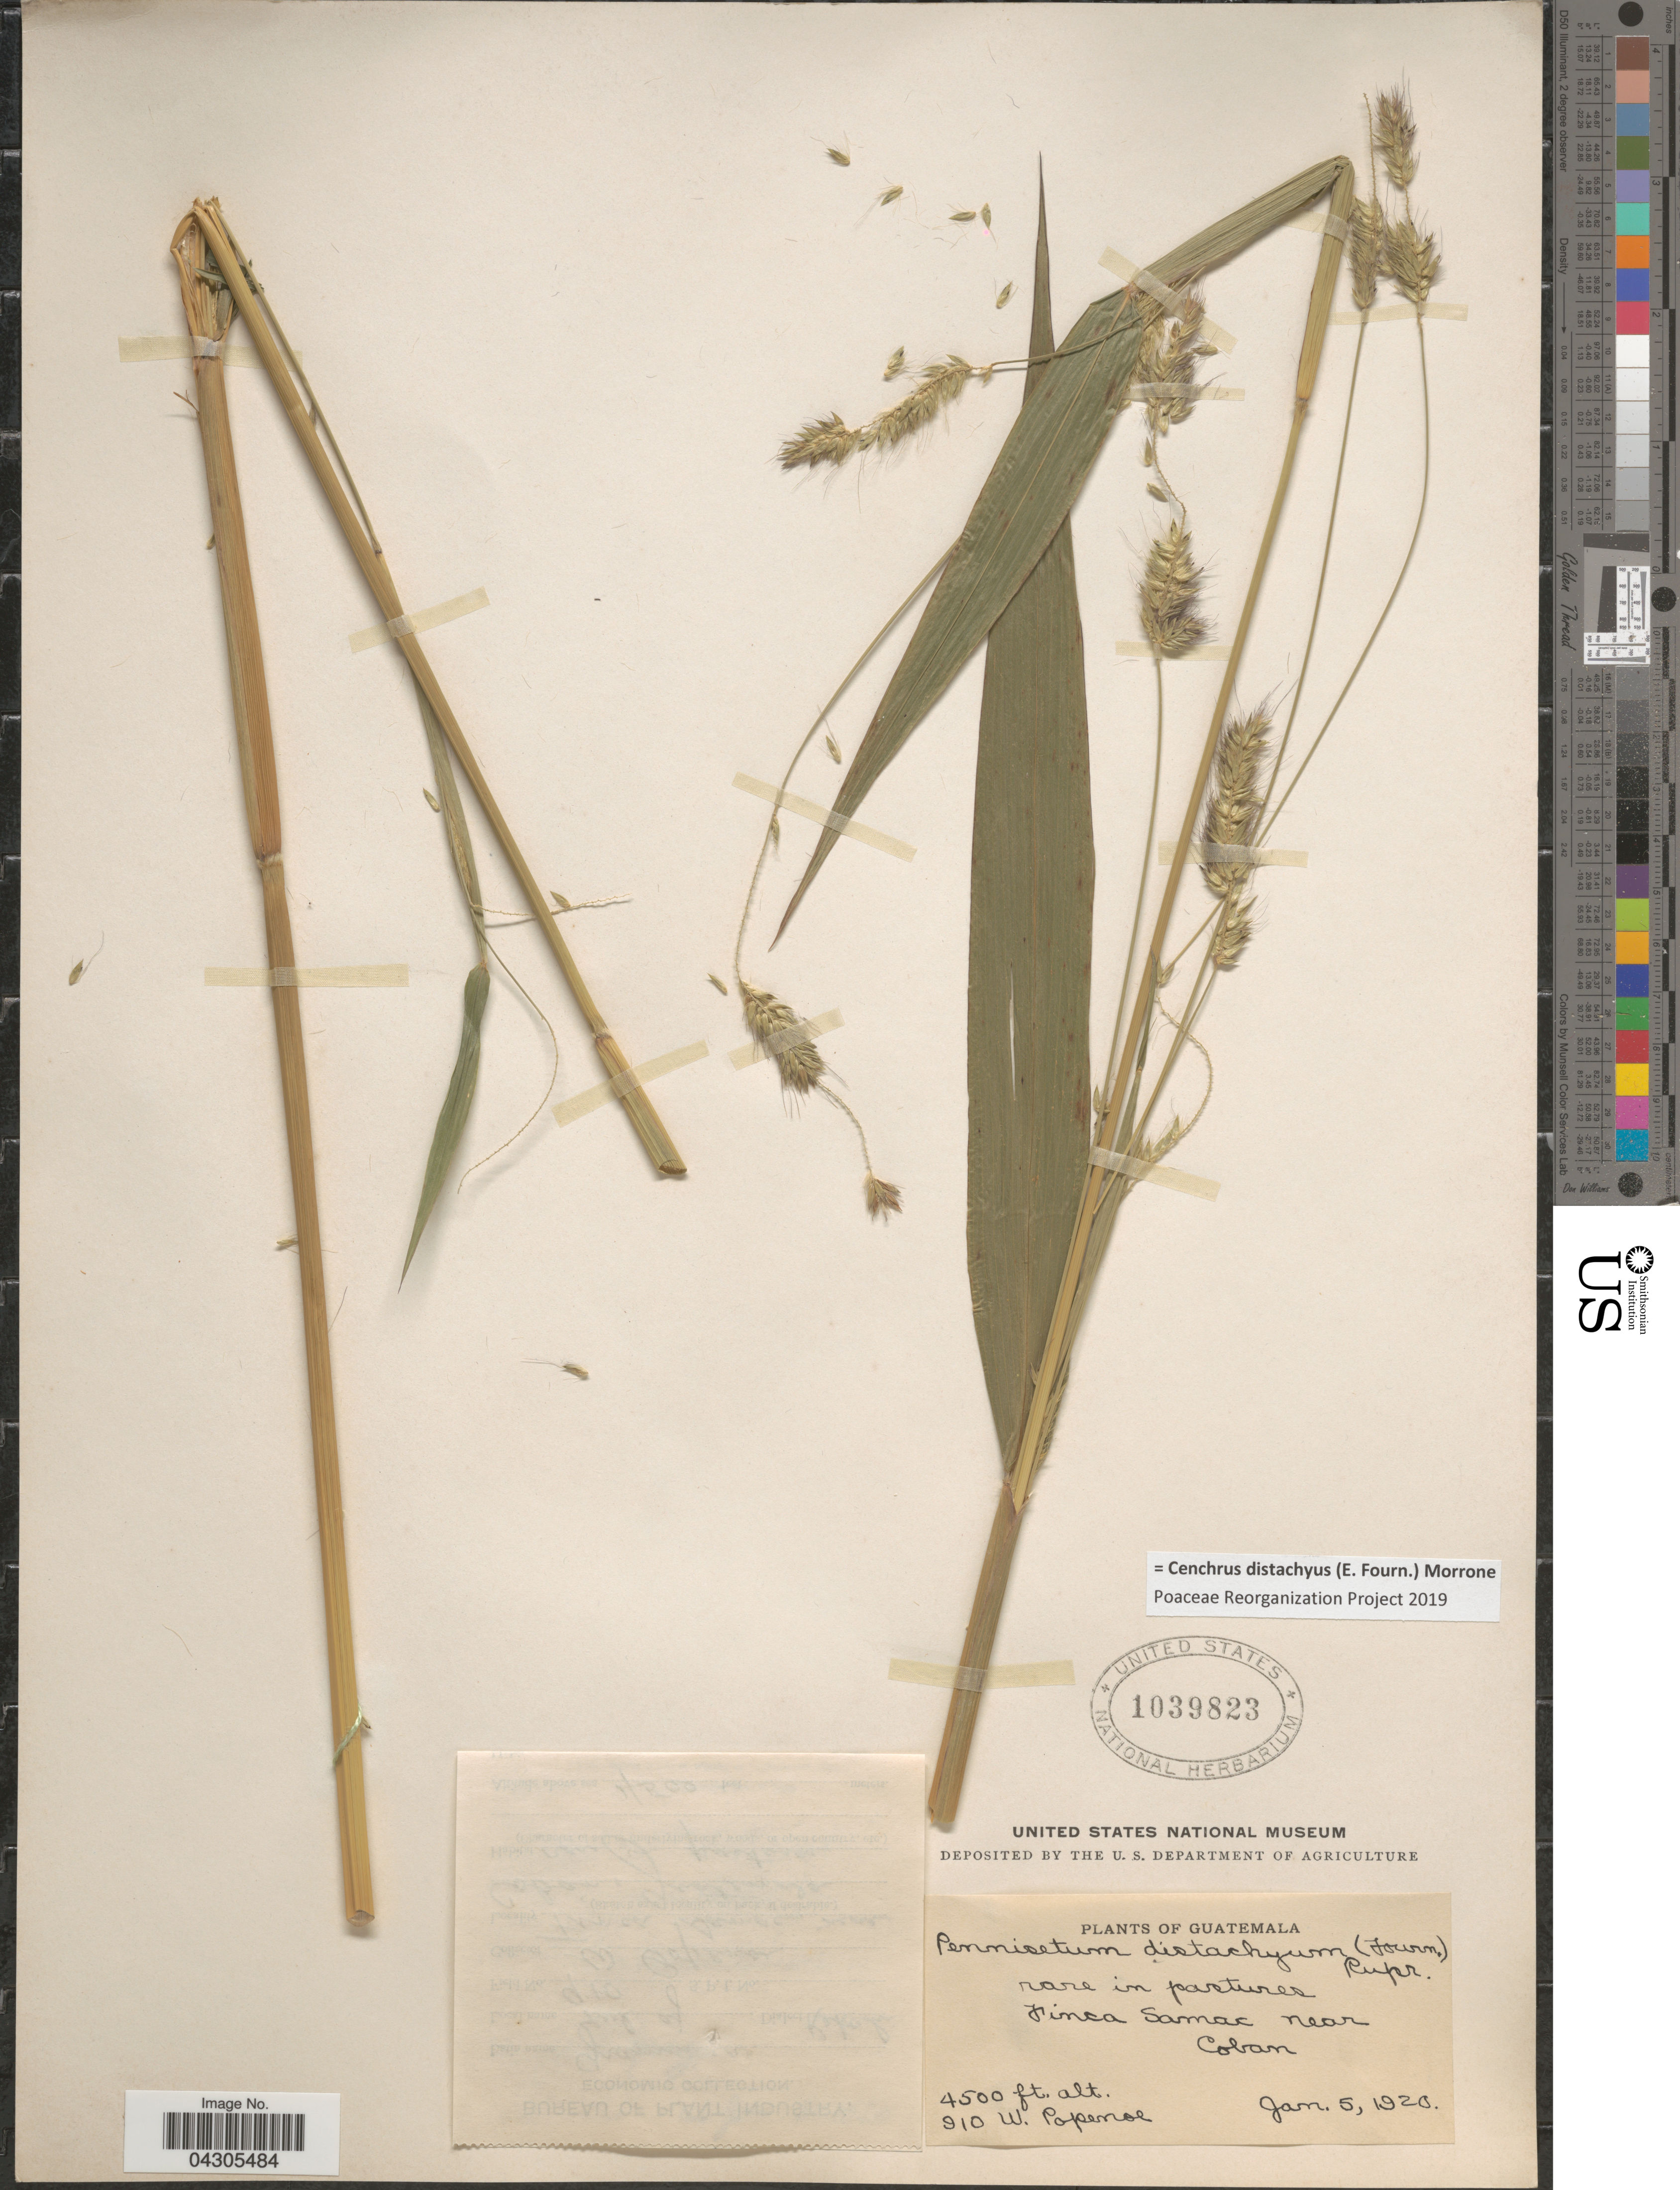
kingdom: Plantae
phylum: Tracheophyta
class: Liliopsida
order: Poales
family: Poaceae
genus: Cenchrus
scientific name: Cenchrus distachyus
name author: (E. Fourn.) Morrone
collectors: W. Popenoe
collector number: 910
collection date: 1920-01-05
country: Guatemala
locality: Finca Samac near Coban.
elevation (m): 1372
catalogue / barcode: US 1039823